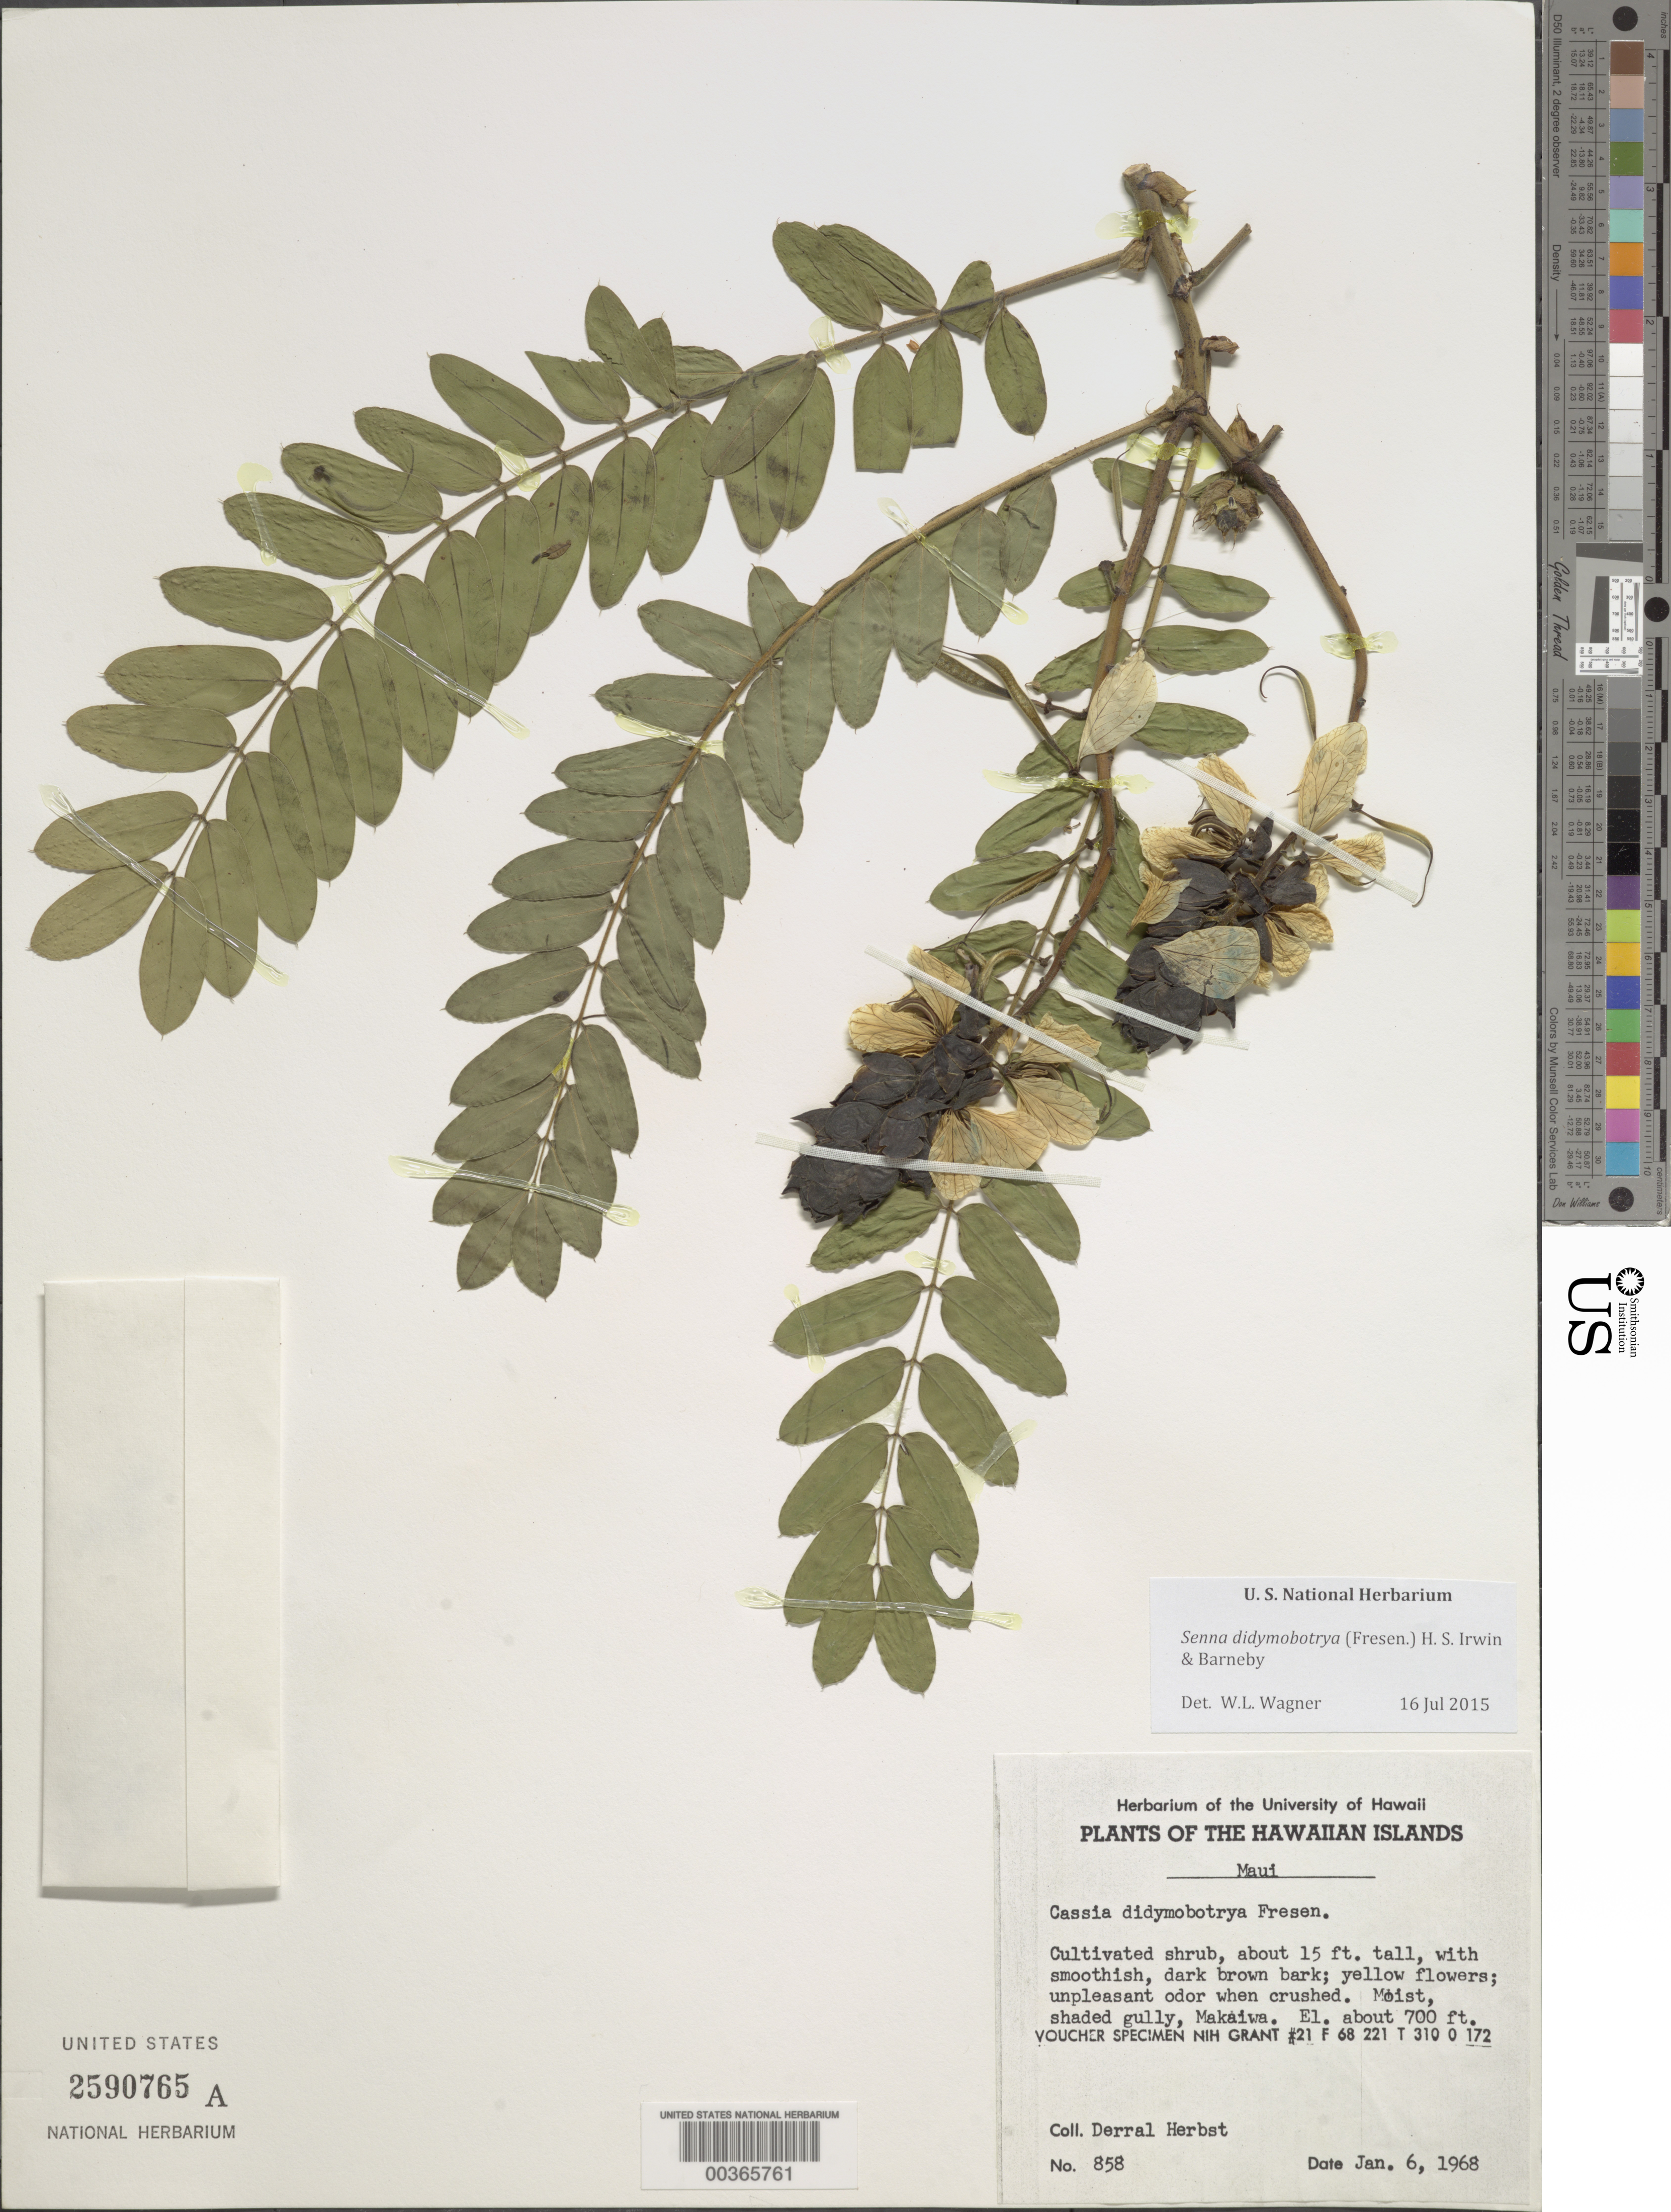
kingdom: Plantae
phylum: Tracheophyta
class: Magnoliopsida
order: Fabales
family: Fabaceae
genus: Senna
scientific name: Senna didymobotrya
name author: (Fresen.) H.S. Irwin & Barneby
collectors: D. R. Herbst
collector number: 858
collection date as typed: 06 Jan 1968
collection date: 1968-01-06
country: United States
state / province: Hawaii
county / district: Maui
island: Maui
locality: Makaiwa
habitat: Moist, shaded gully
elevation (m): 213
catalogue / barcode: US 2590765A